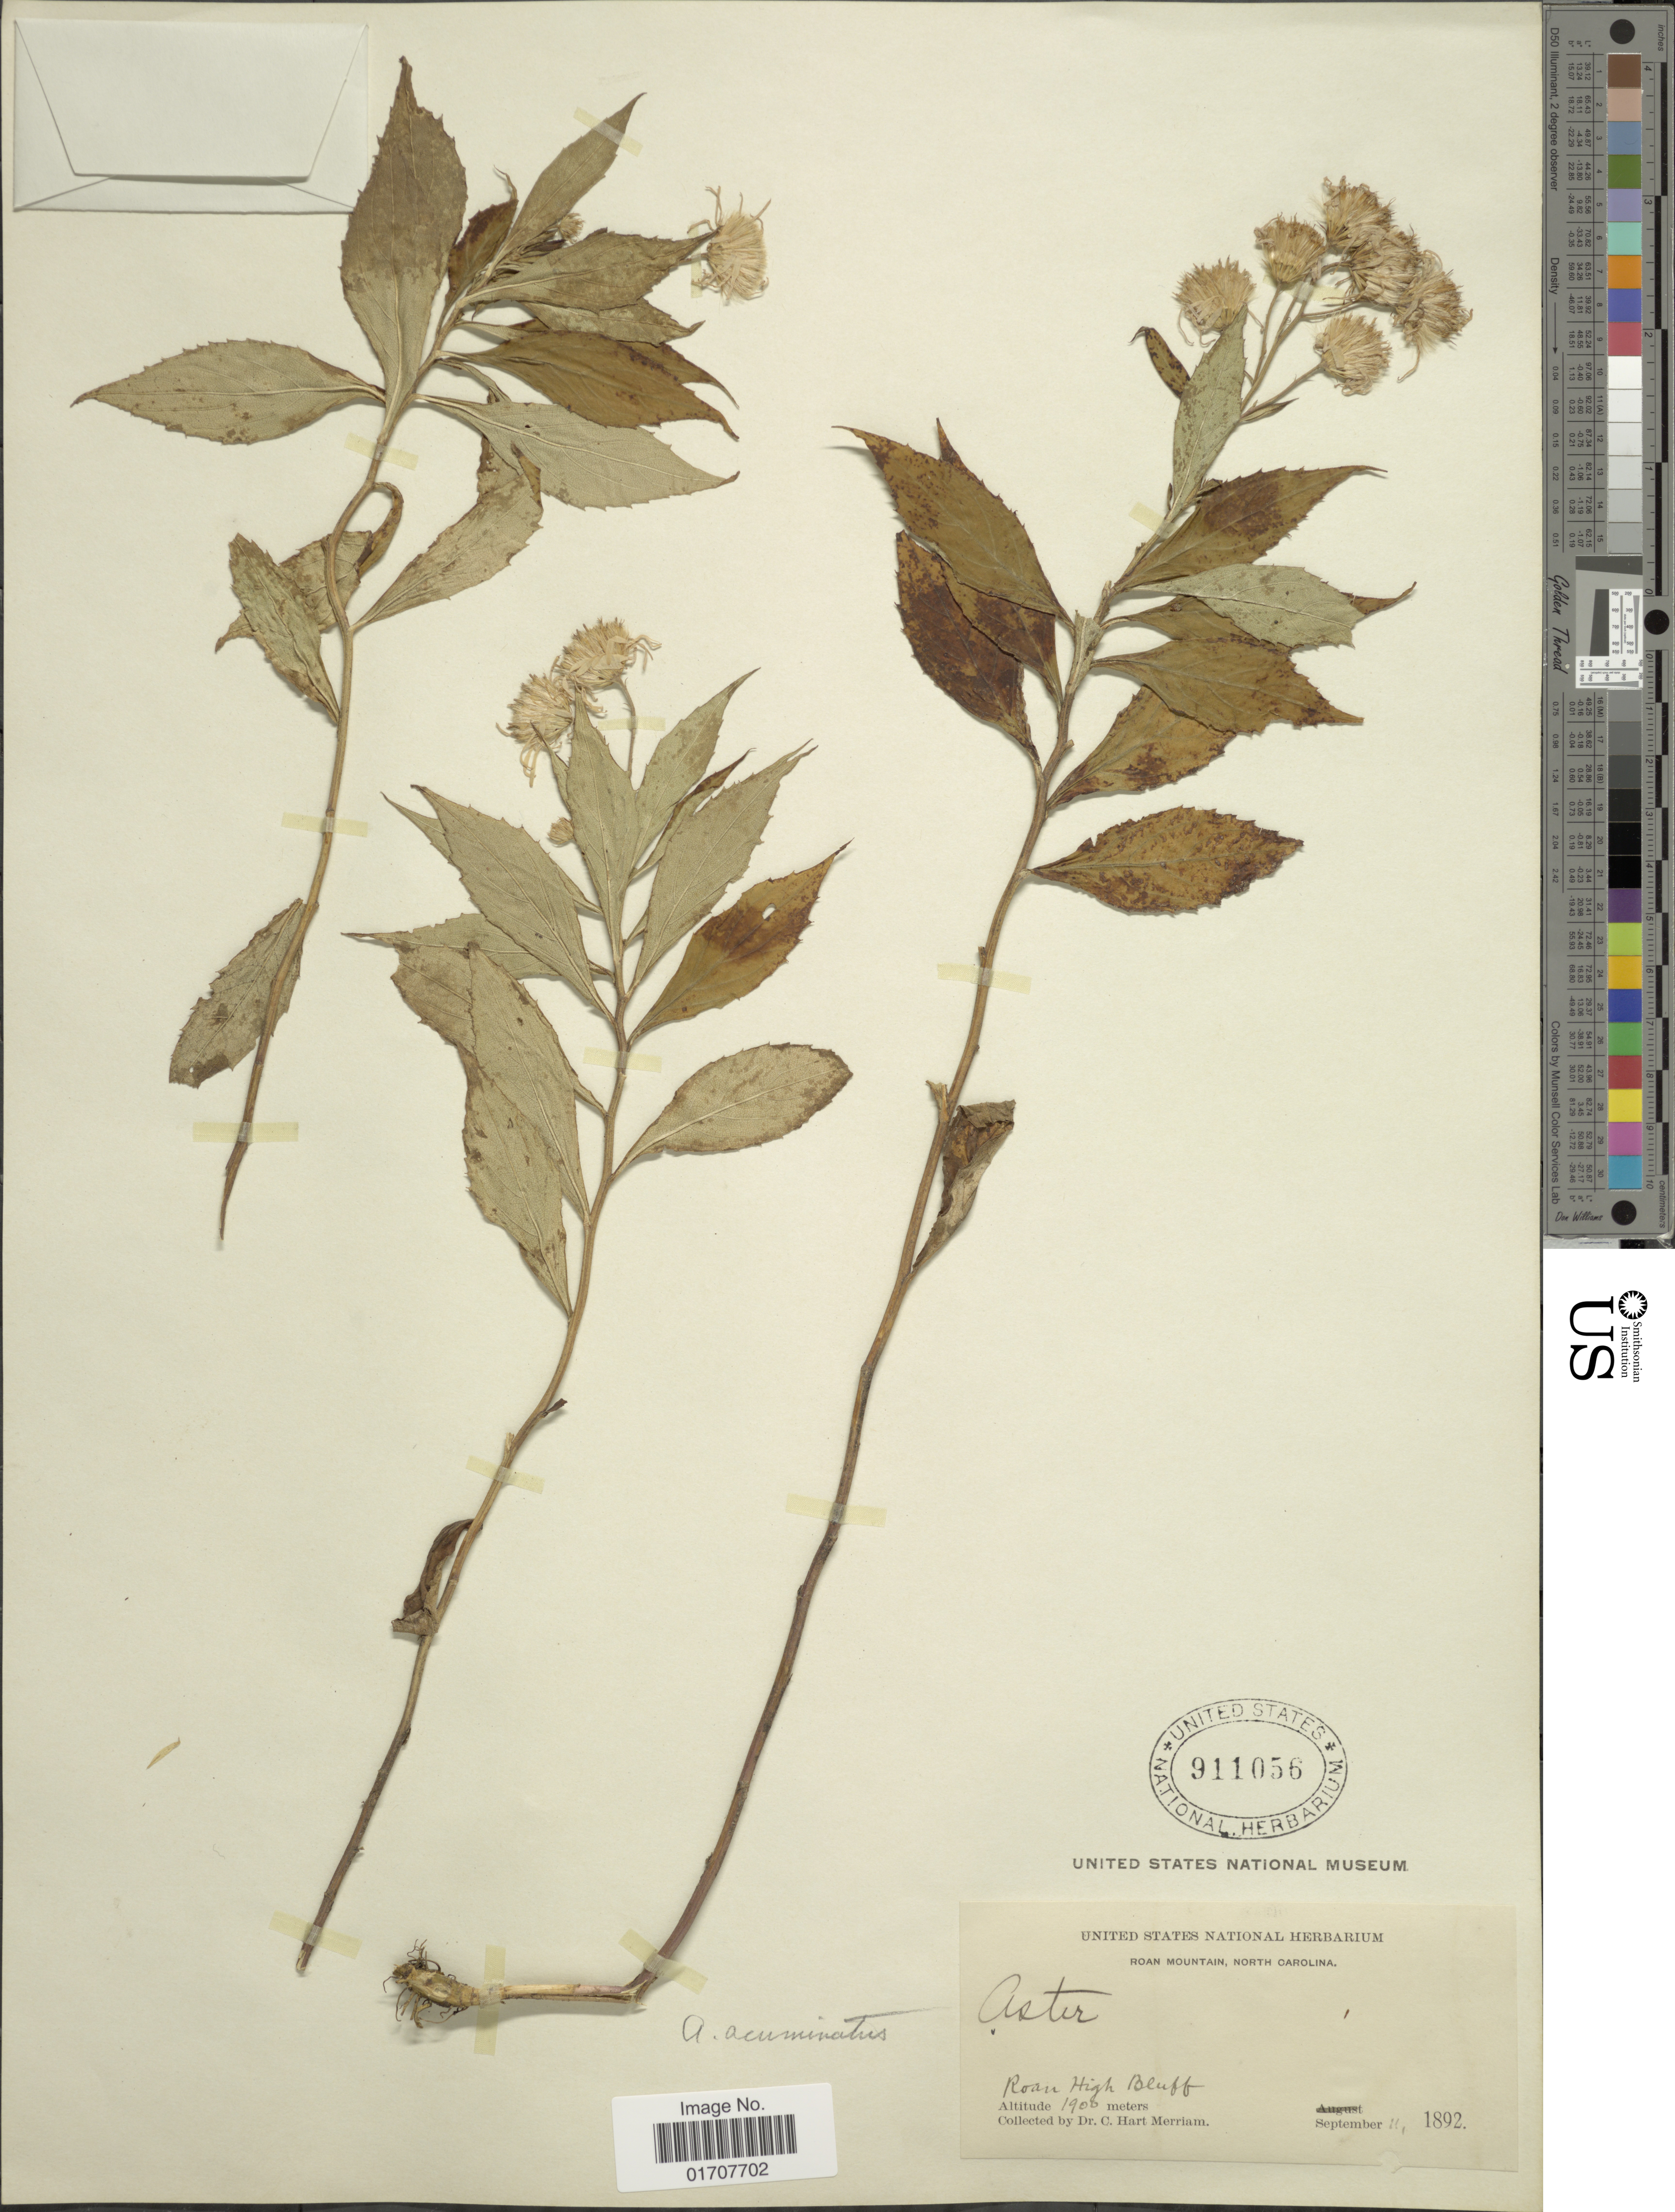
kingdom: Plantae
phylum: Tracheophyta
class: Magnoliopsida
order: Asterales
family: Asteraceae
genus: Oclemena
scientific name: Oclemena acuminata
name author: (Michx.) Greene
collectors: C. Merriam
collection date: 1892-09-11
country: United States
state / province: North Carolina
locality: Roan Mountain, Roan High Bluff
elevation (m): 1900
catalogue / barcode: US 911056